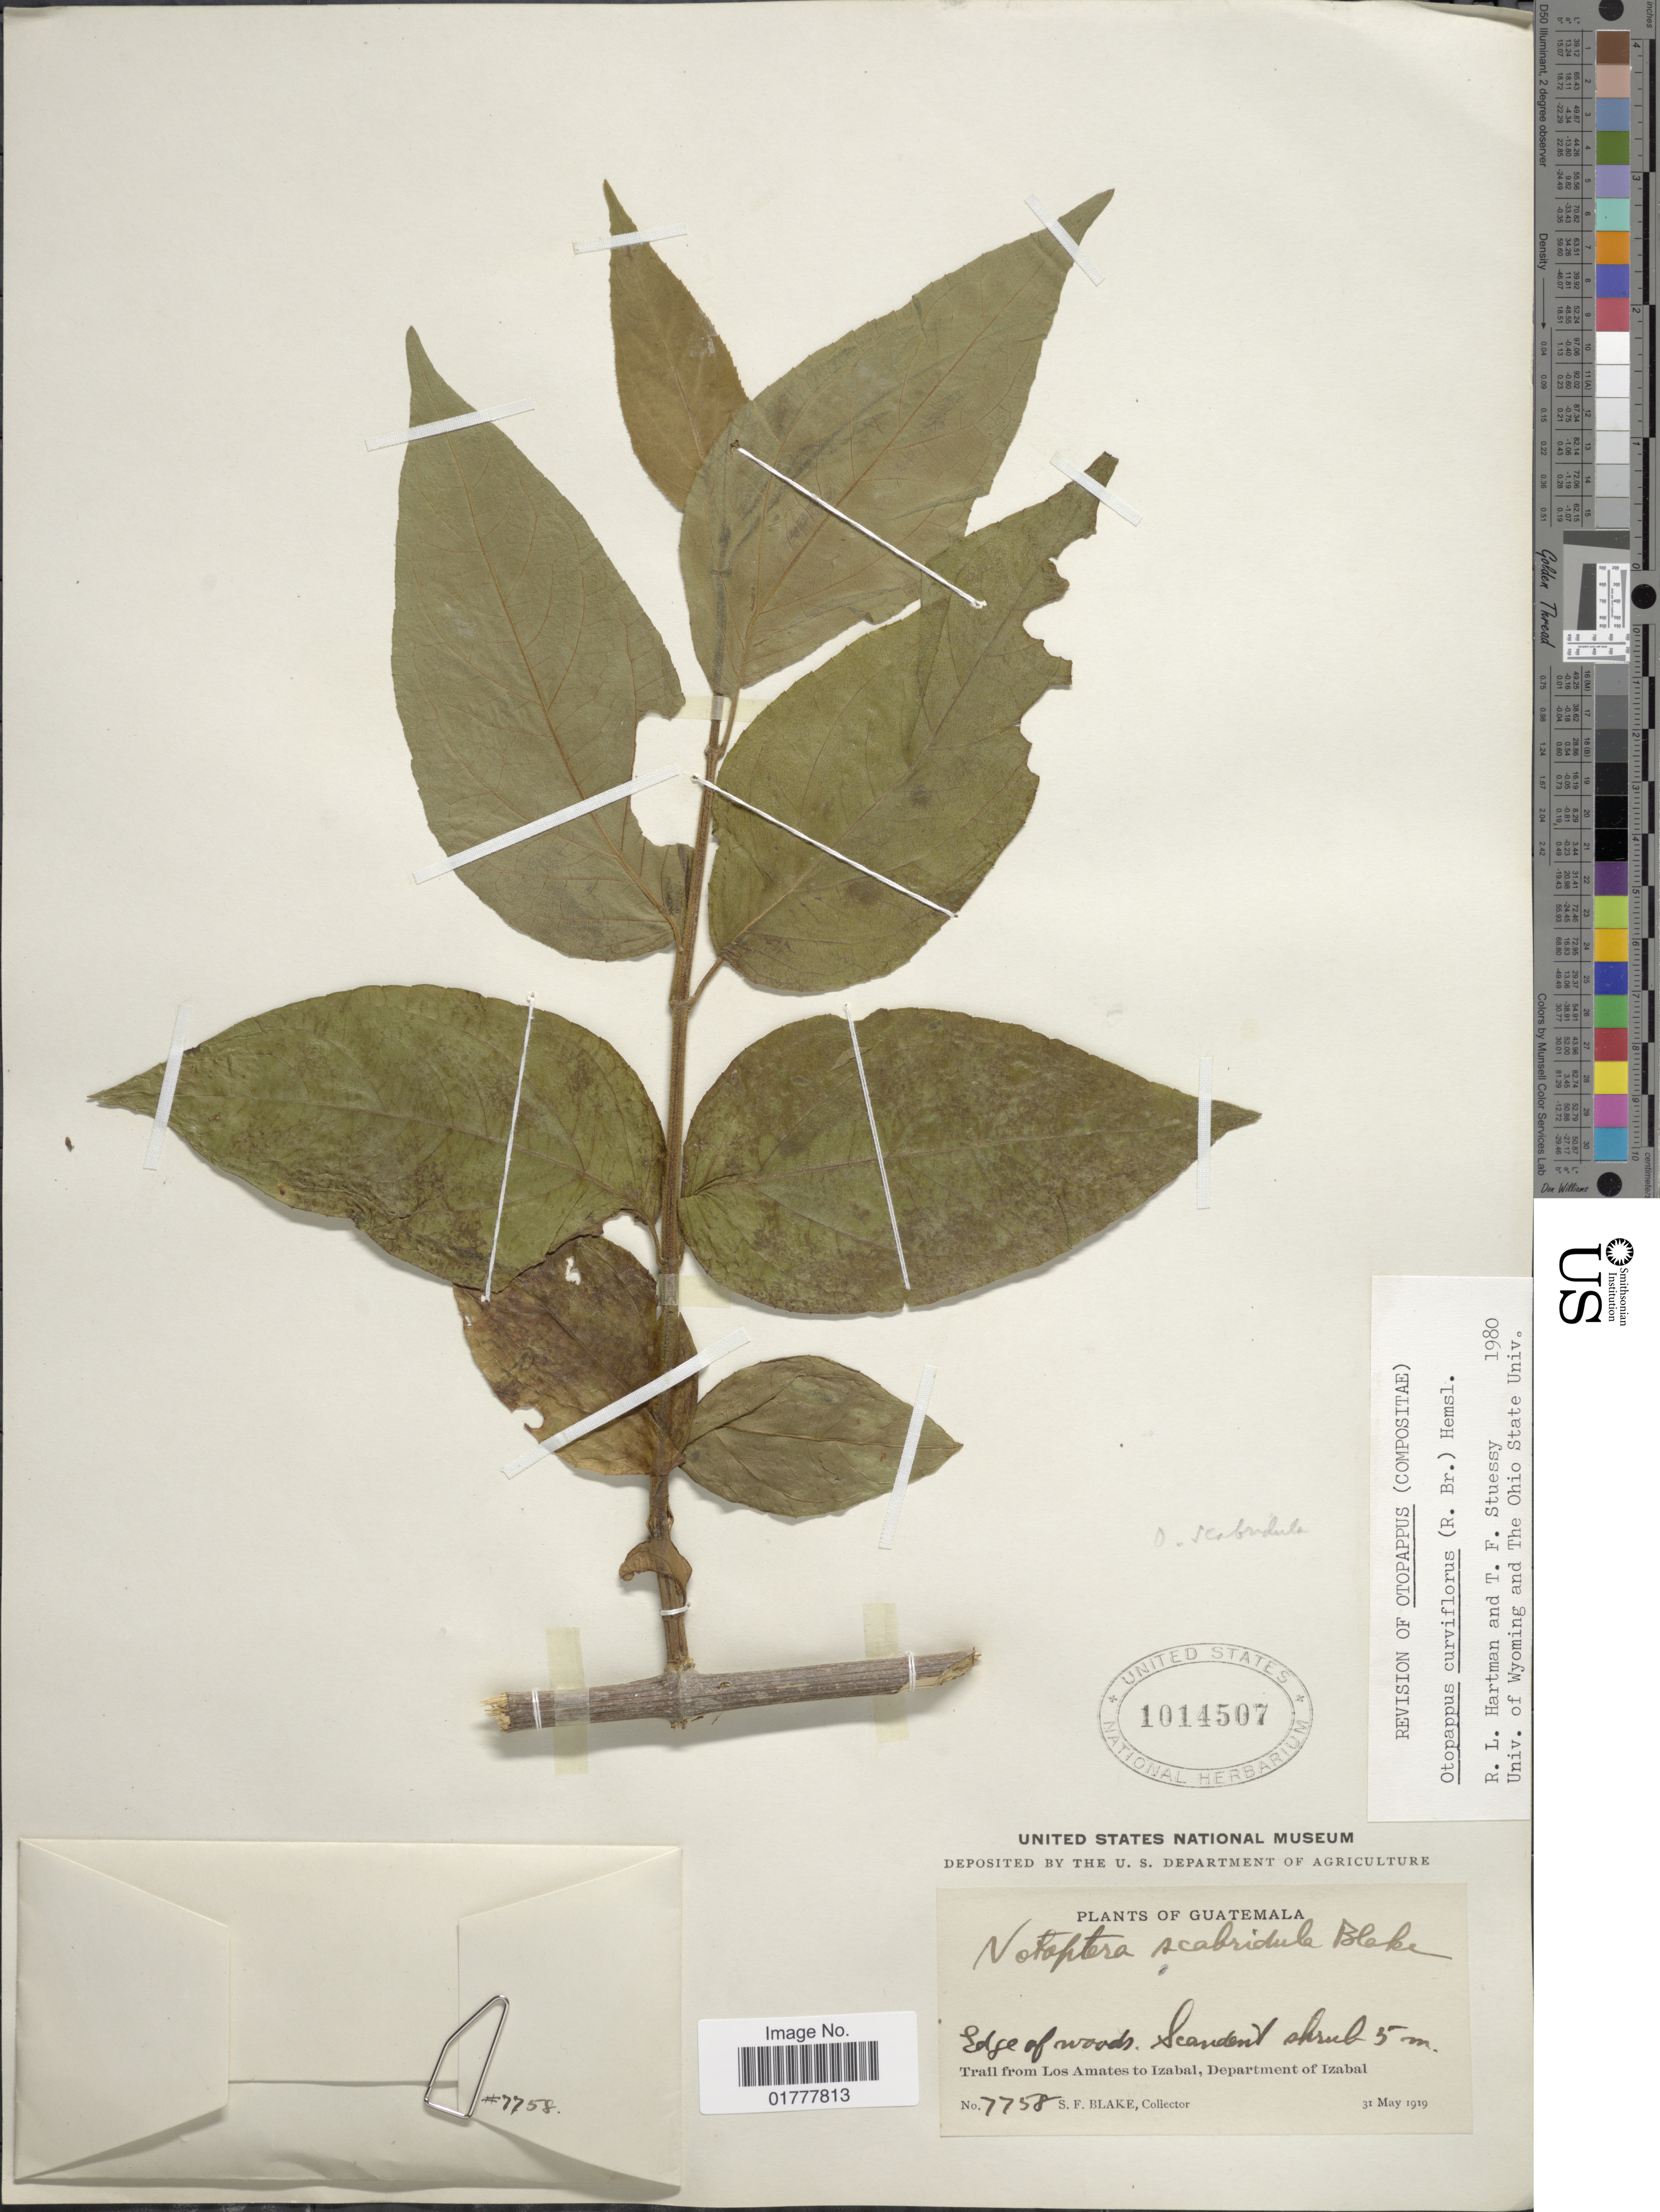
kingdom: Plantae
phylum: Tracheophyta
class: Magnoliopsida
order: Asterales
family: Asteraceae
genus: Otopappus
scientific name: Otopappus curviflorus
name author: (R. Br.) Hemsl.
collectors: S. Blake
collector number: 7758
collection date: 1919-05-31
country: Guatemala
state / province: Izabal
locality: Trail from Los Amates to Izabal, Department of Izabal.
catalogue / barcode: US 1014507